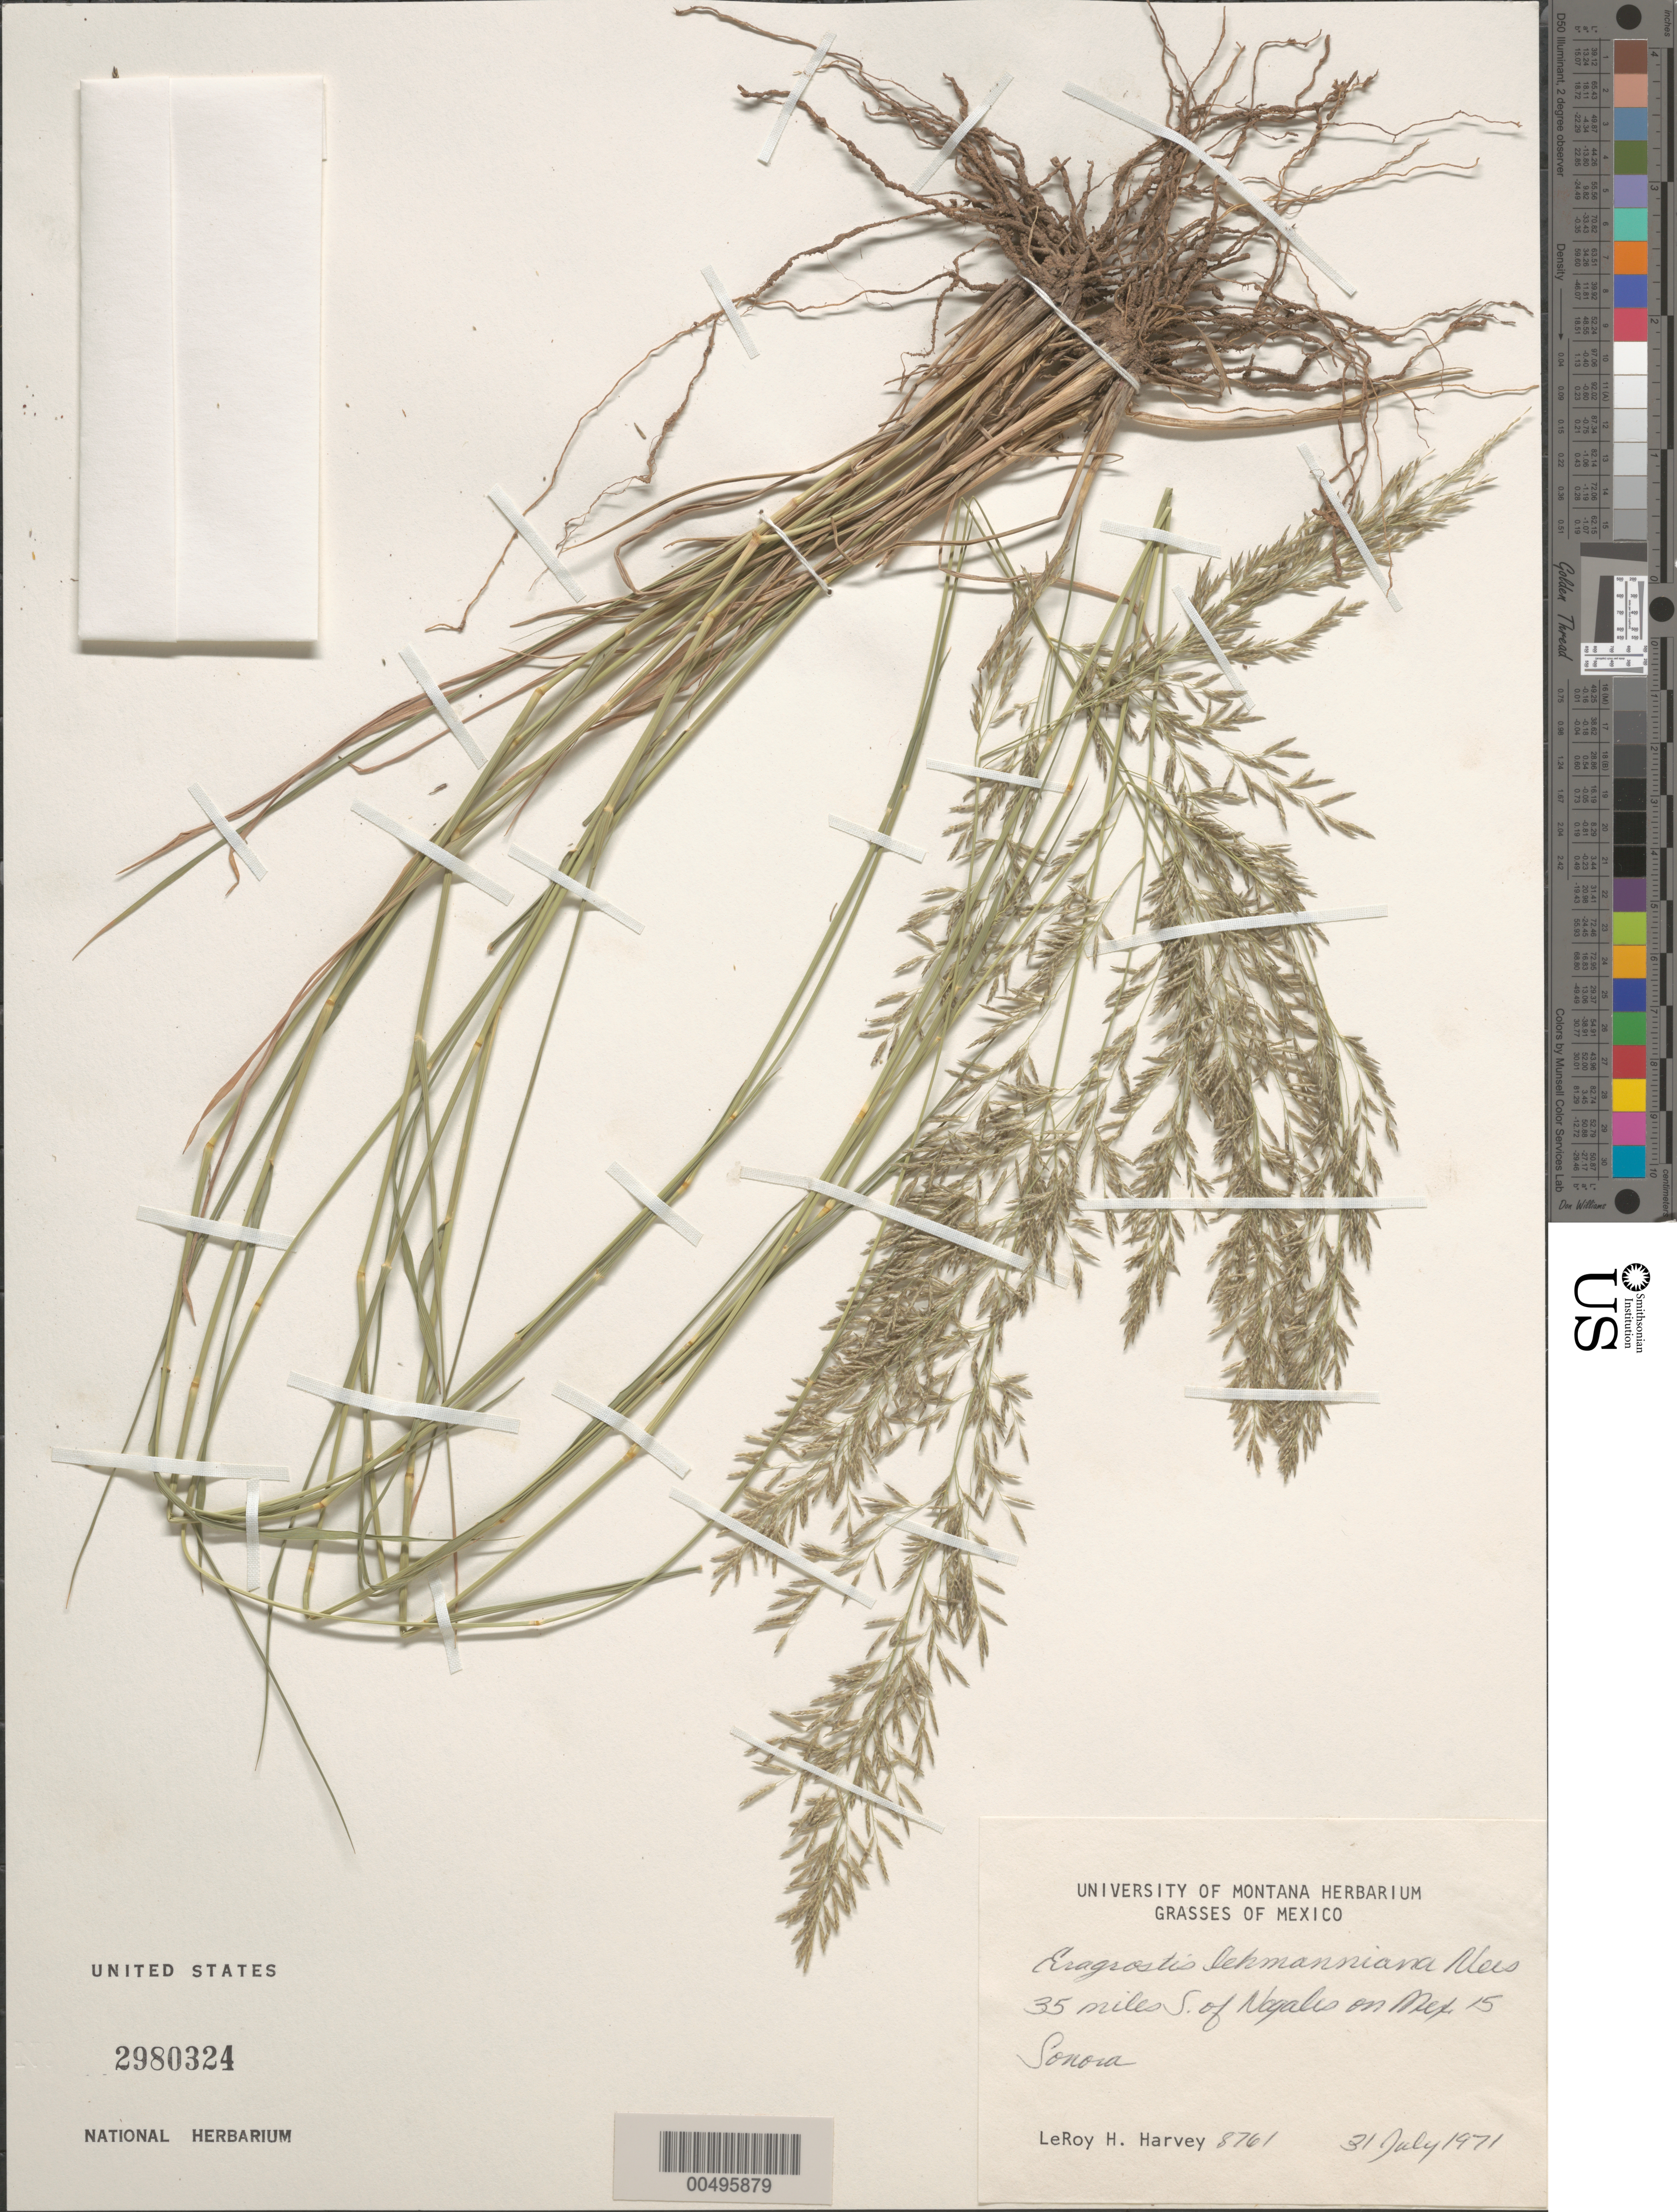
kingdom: Plantae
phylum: Tracheophyta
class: Liliopsida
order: Poales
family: Poaceae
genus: Eragrostis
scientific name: Eragrostis lehmanniana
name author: Nees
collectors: L. H. Harvey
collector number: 8761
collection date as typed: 31 Jul 1971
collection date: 1971-07-31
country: Mexico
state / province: Sonora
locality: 35 mi S of Nogales on Mex 15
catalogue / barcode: US 2980324